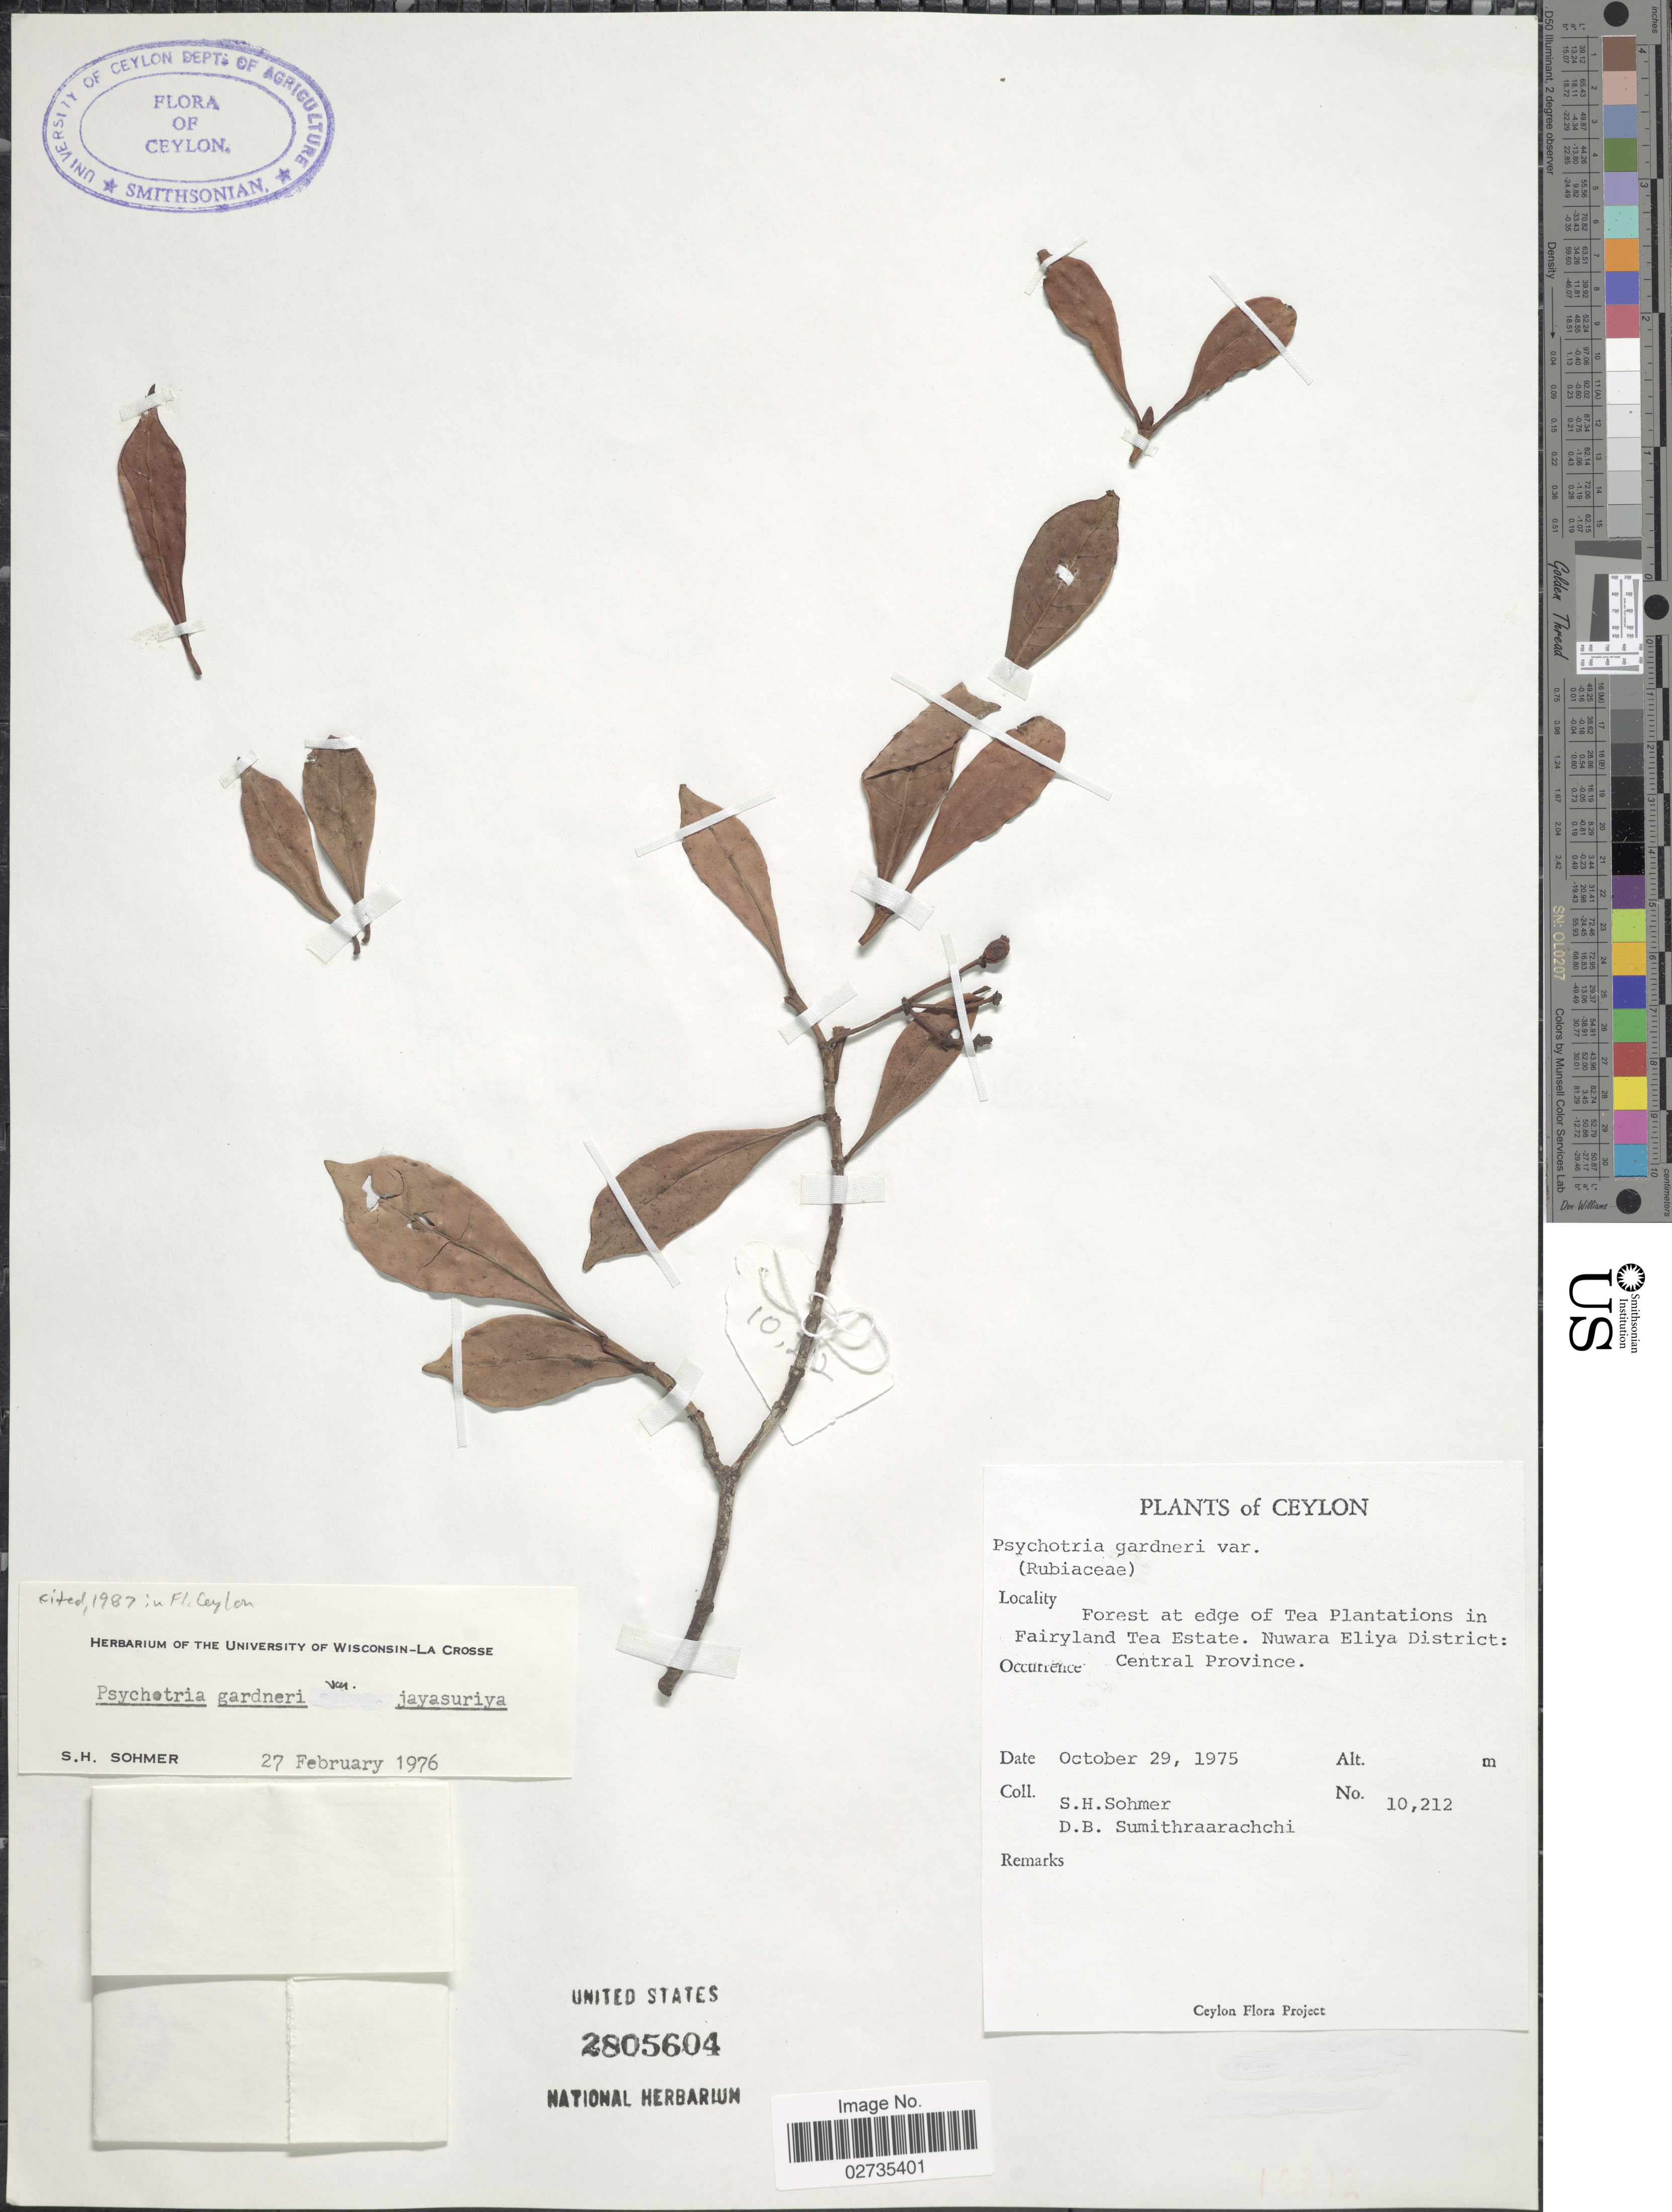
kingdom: Plantae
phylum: Tracheophyta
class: Magnoliopsida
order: Gentianales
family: Rubiaceae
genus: Psychotria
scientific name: Psychotria gardneri var. jayasuriyae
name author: Sohmer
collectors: S. H. Sohmer & D. B. Sumithraarachchi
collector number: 10212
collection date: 1975-10-29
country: Sri Lanka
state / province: Central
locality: Ceylon. At edge of Tea Plantantions in Fairyland Tea Estate. Nuwara Eliya District.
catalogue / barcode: US 2805604